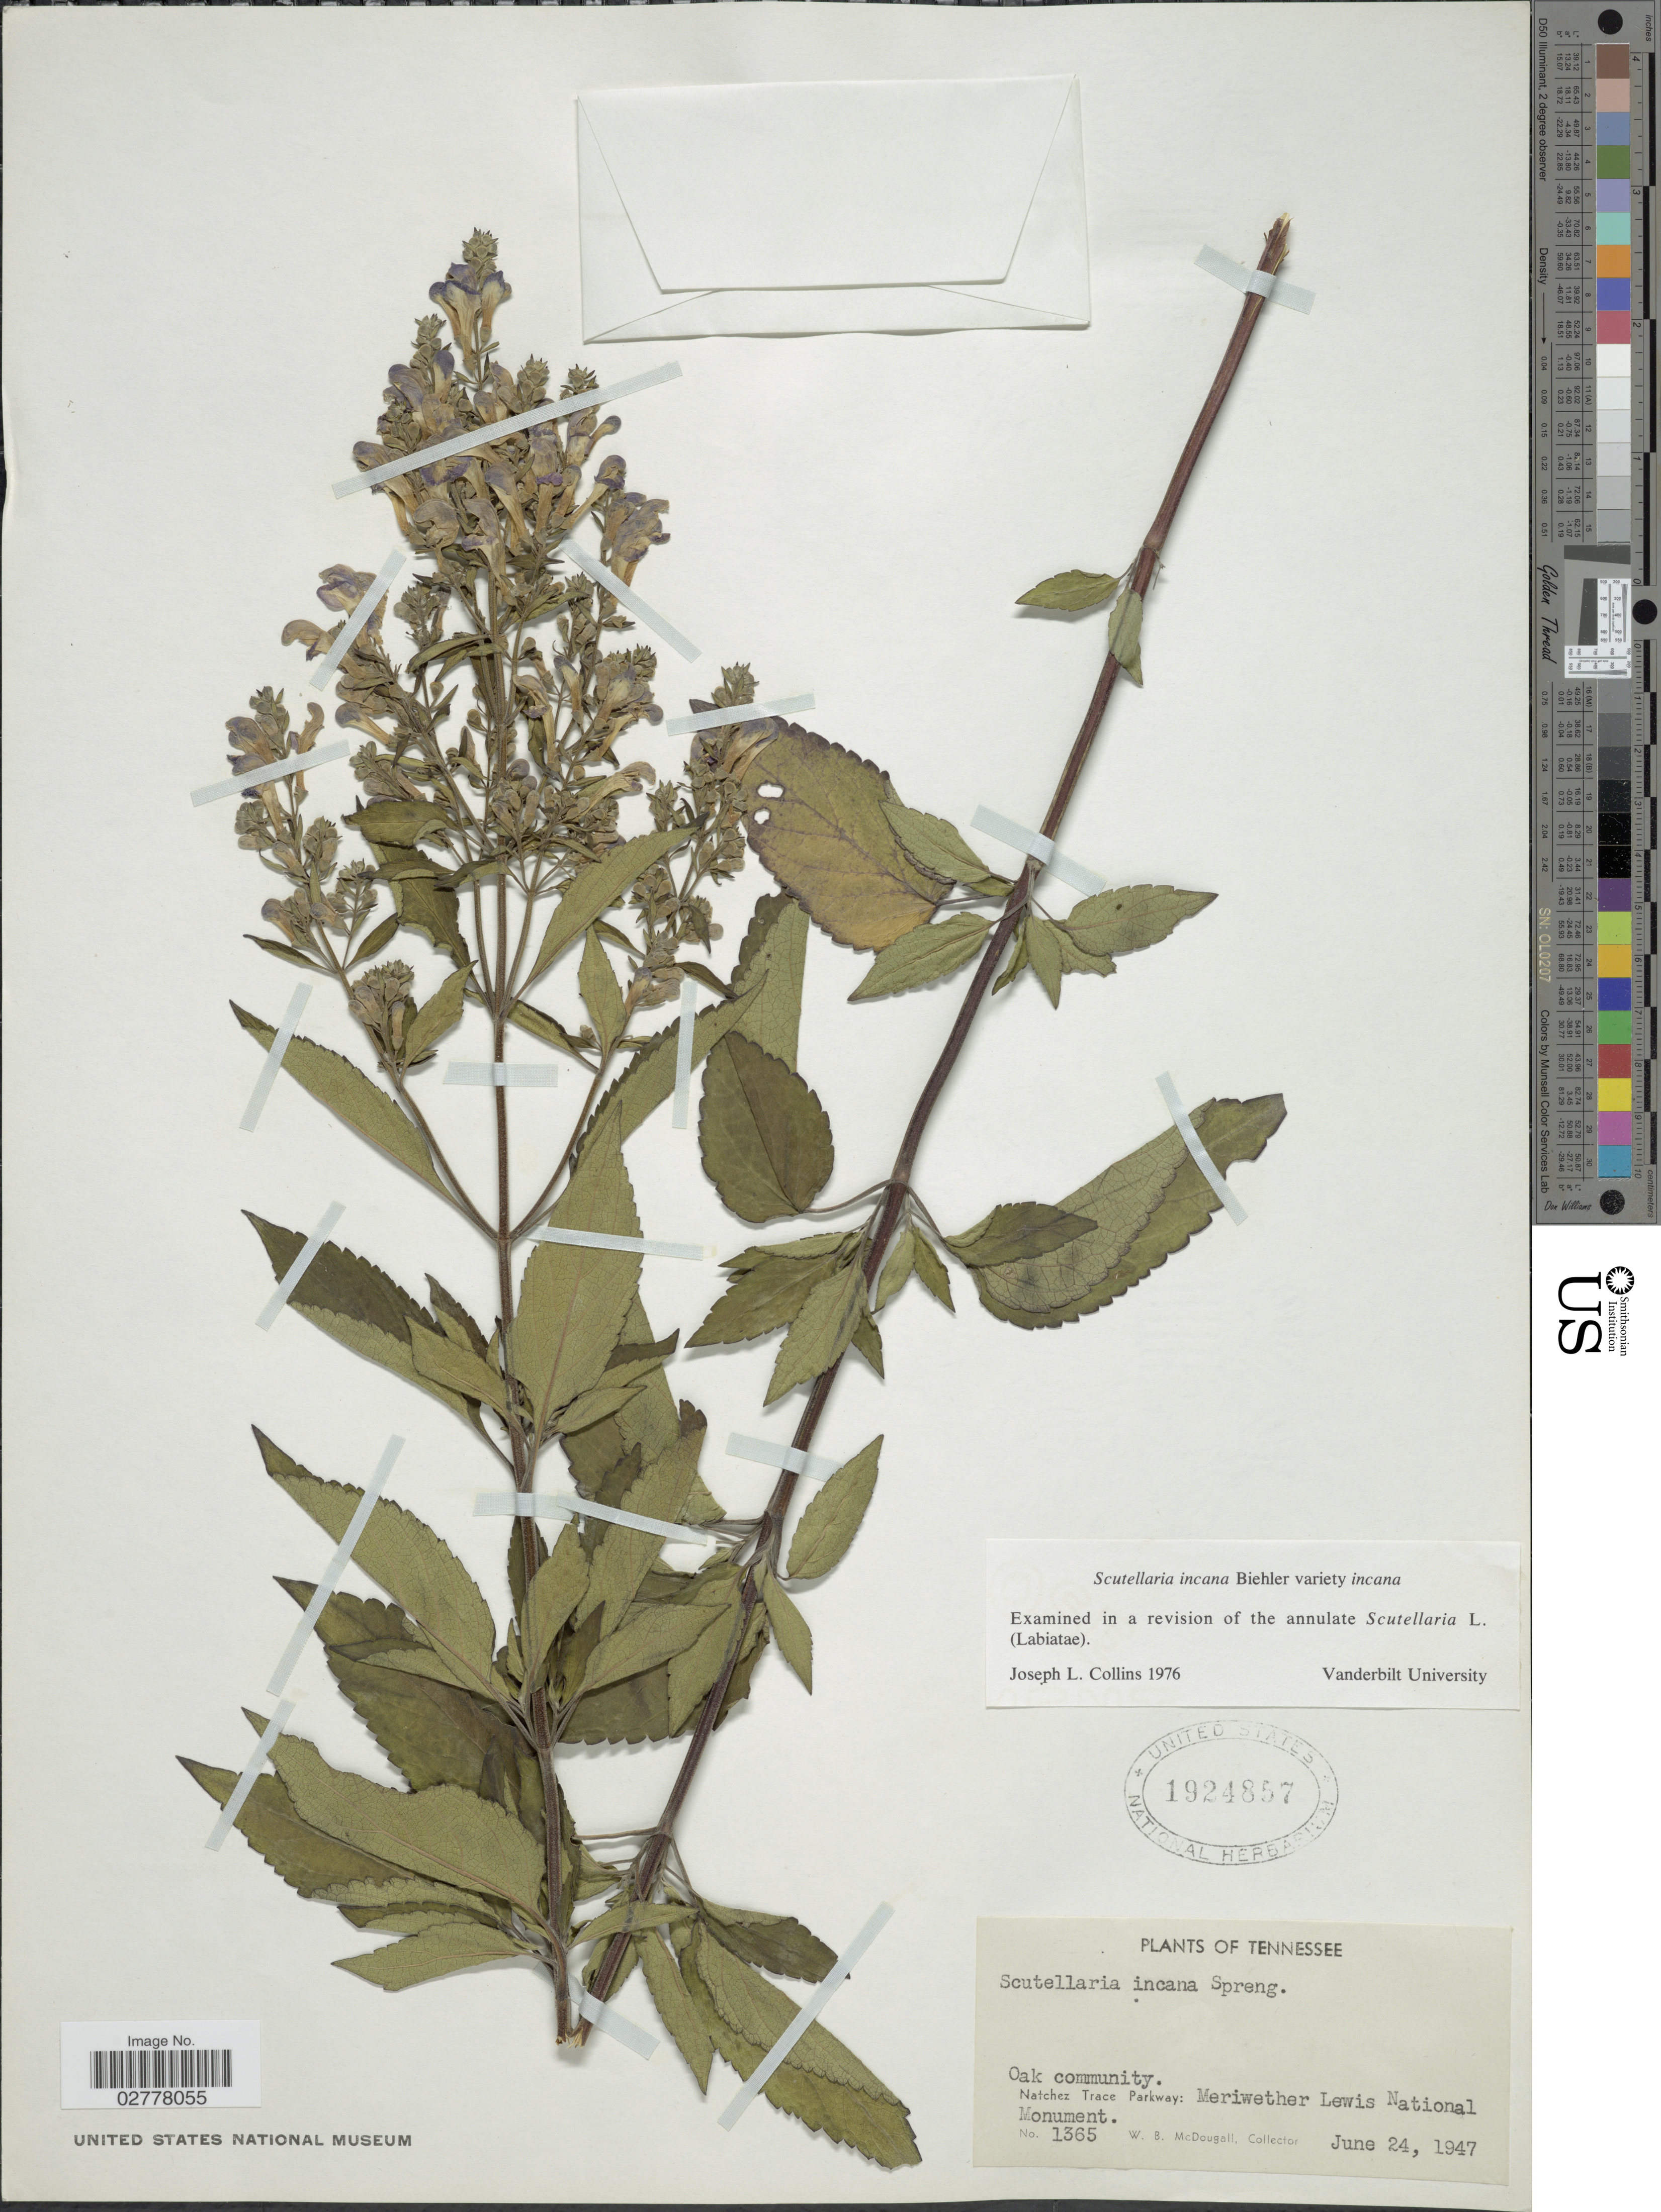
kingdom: Plantae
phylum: Tracheophyta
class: Magnoliopsida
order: Lamiales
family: Lamiaceae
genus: Scutellaria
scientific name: Scutellaria incana var. incana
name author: Biehler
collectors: W. B. McDougall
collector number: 1365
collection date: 1947-06-24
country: United States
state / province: Tennessee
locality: Oak community. Natchez Trace Parkway: Meriwether Lewis National Monument.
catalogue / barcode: US 1924857